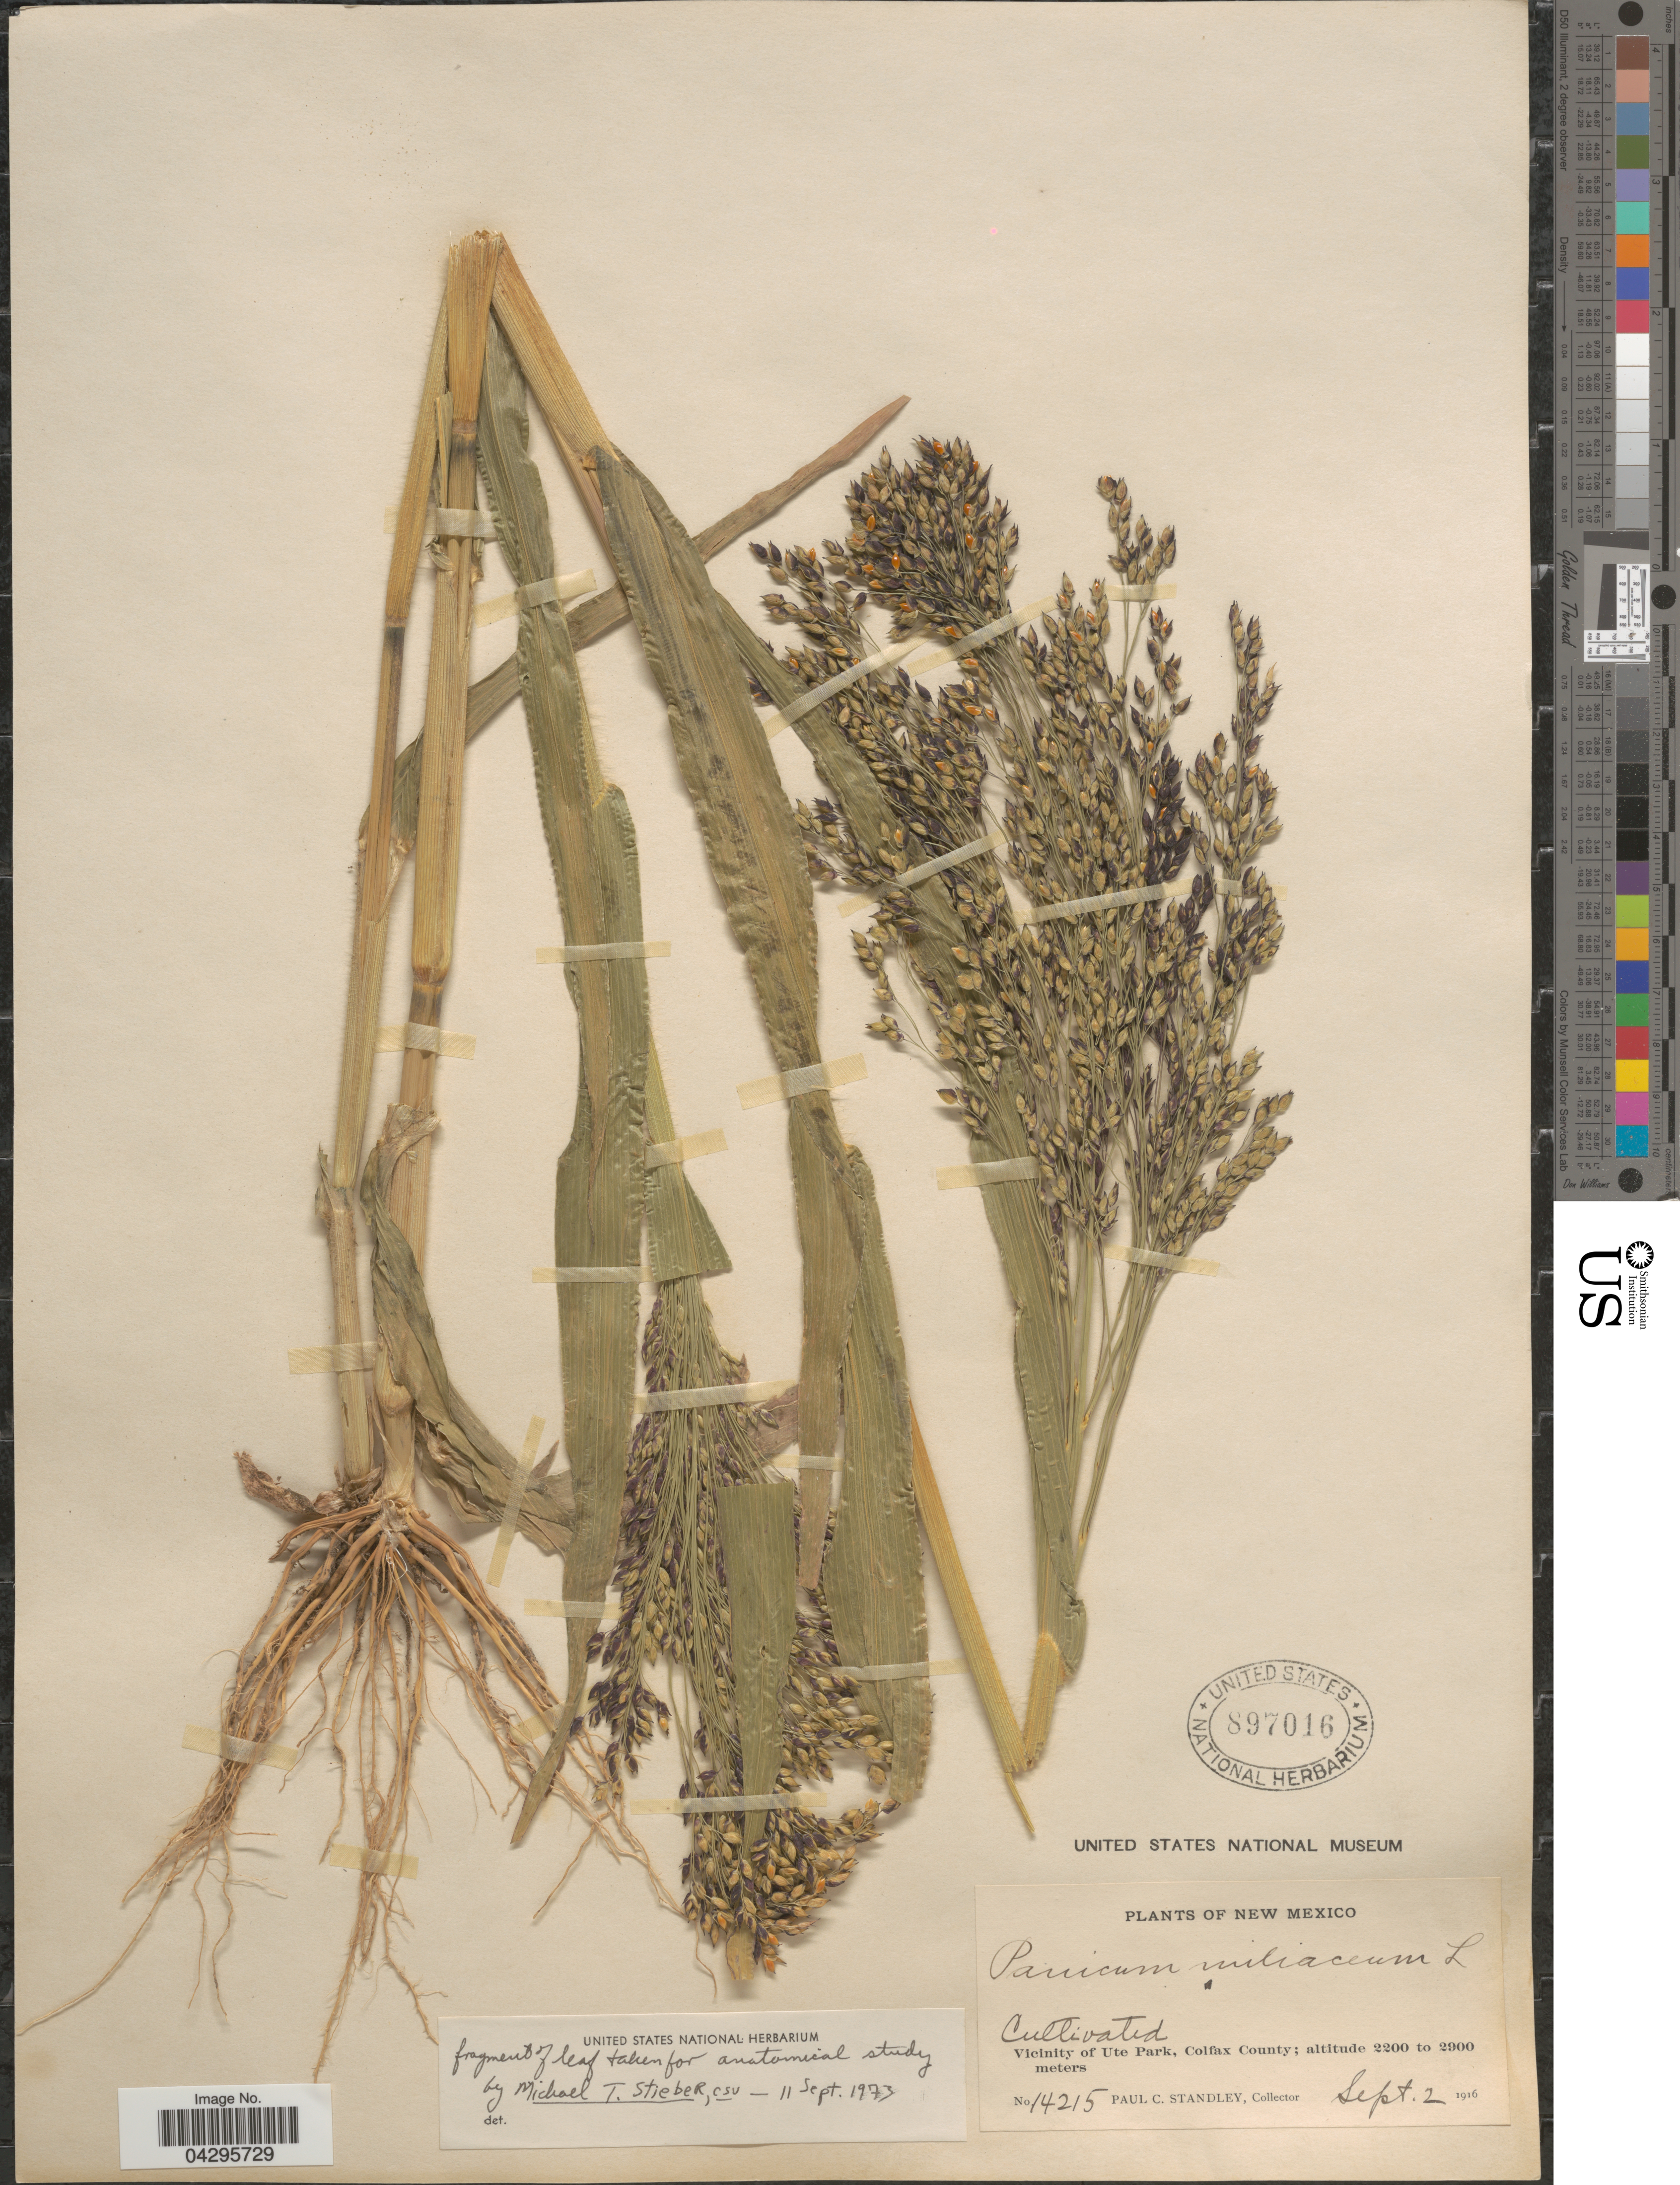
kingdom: Plantae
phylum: Tracheophyta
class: Liliopsida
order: Poales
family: Poaceae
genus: Panicum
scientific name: Panicum miliaceum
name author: L.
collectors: P. C. Standley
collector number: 14215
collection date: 1916-09-02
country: United States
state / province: New Mexico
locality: Vicinity of Ute Park, Colfax County.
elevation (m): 2200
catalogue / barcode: US 897016